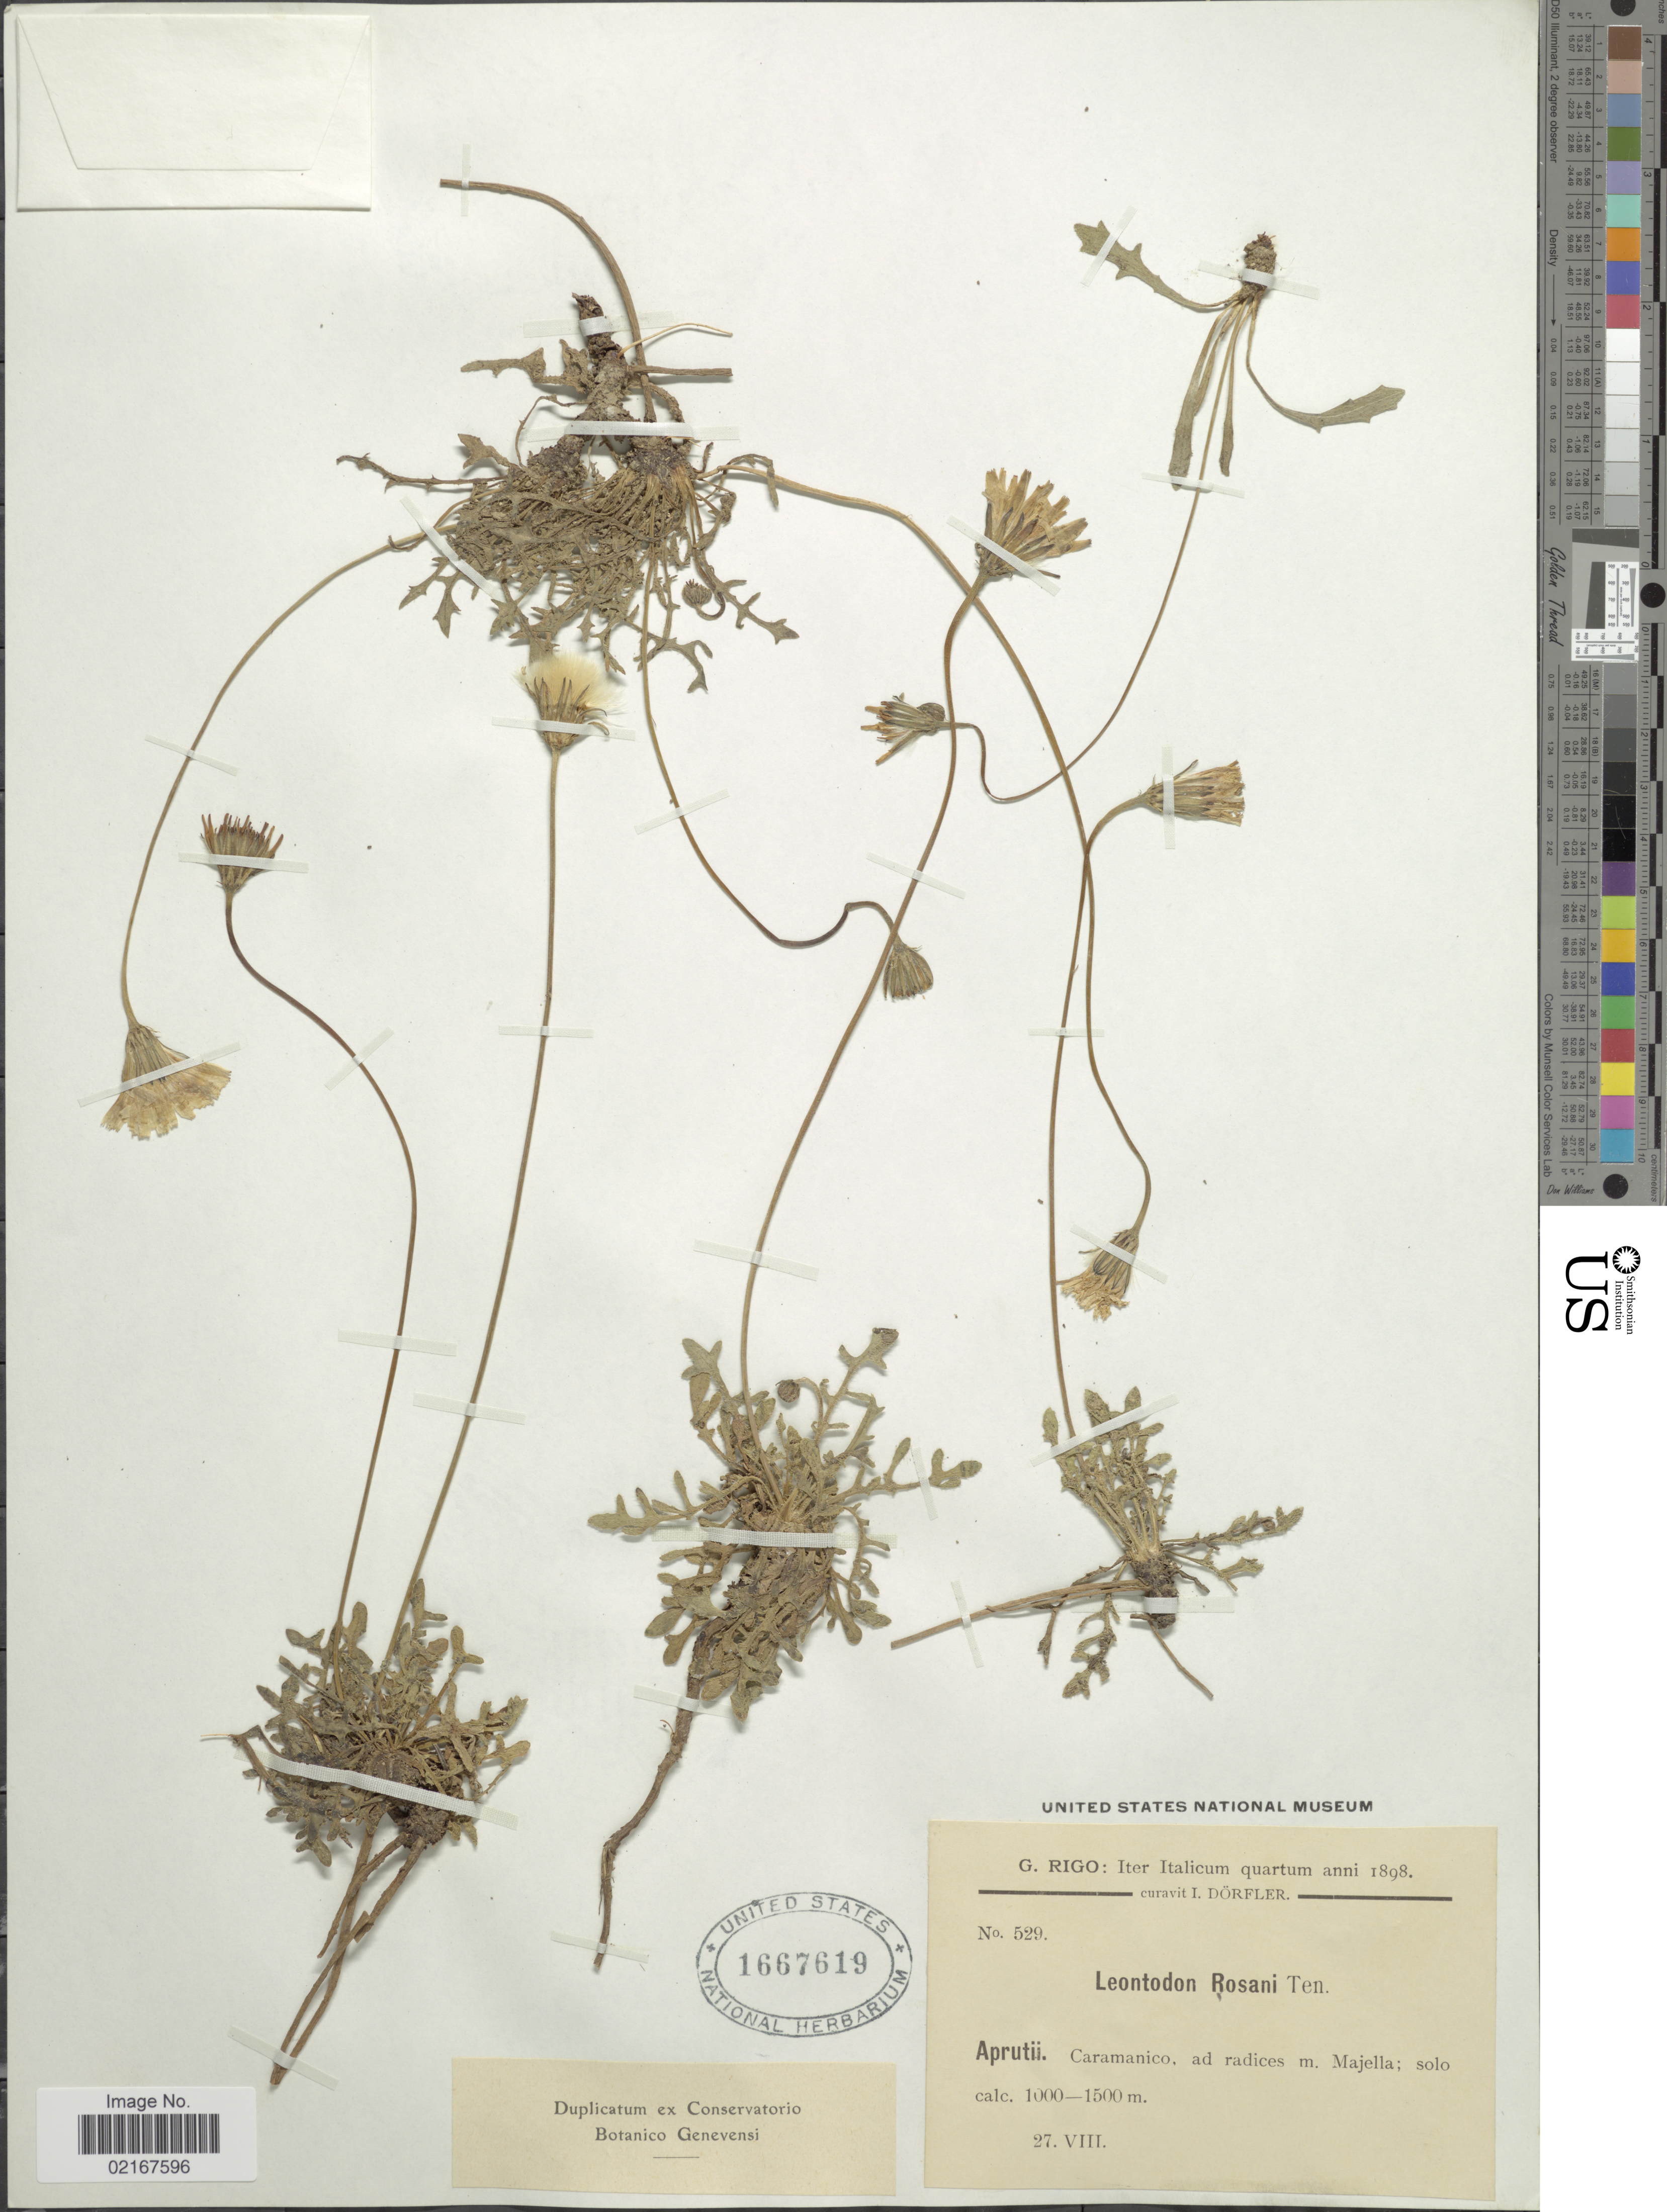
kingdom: Plantae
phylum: Tracheophyta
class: Magnoliopsida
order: Asterales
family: Asteraceae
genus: Leontodon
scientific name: Leontodon hirtus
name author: L.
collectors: G. Rigo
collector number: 529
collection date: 1898-08-27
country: Italy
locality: Aprutii, Caramanico, m. Majella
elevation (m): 1000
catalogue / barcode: US 1667619